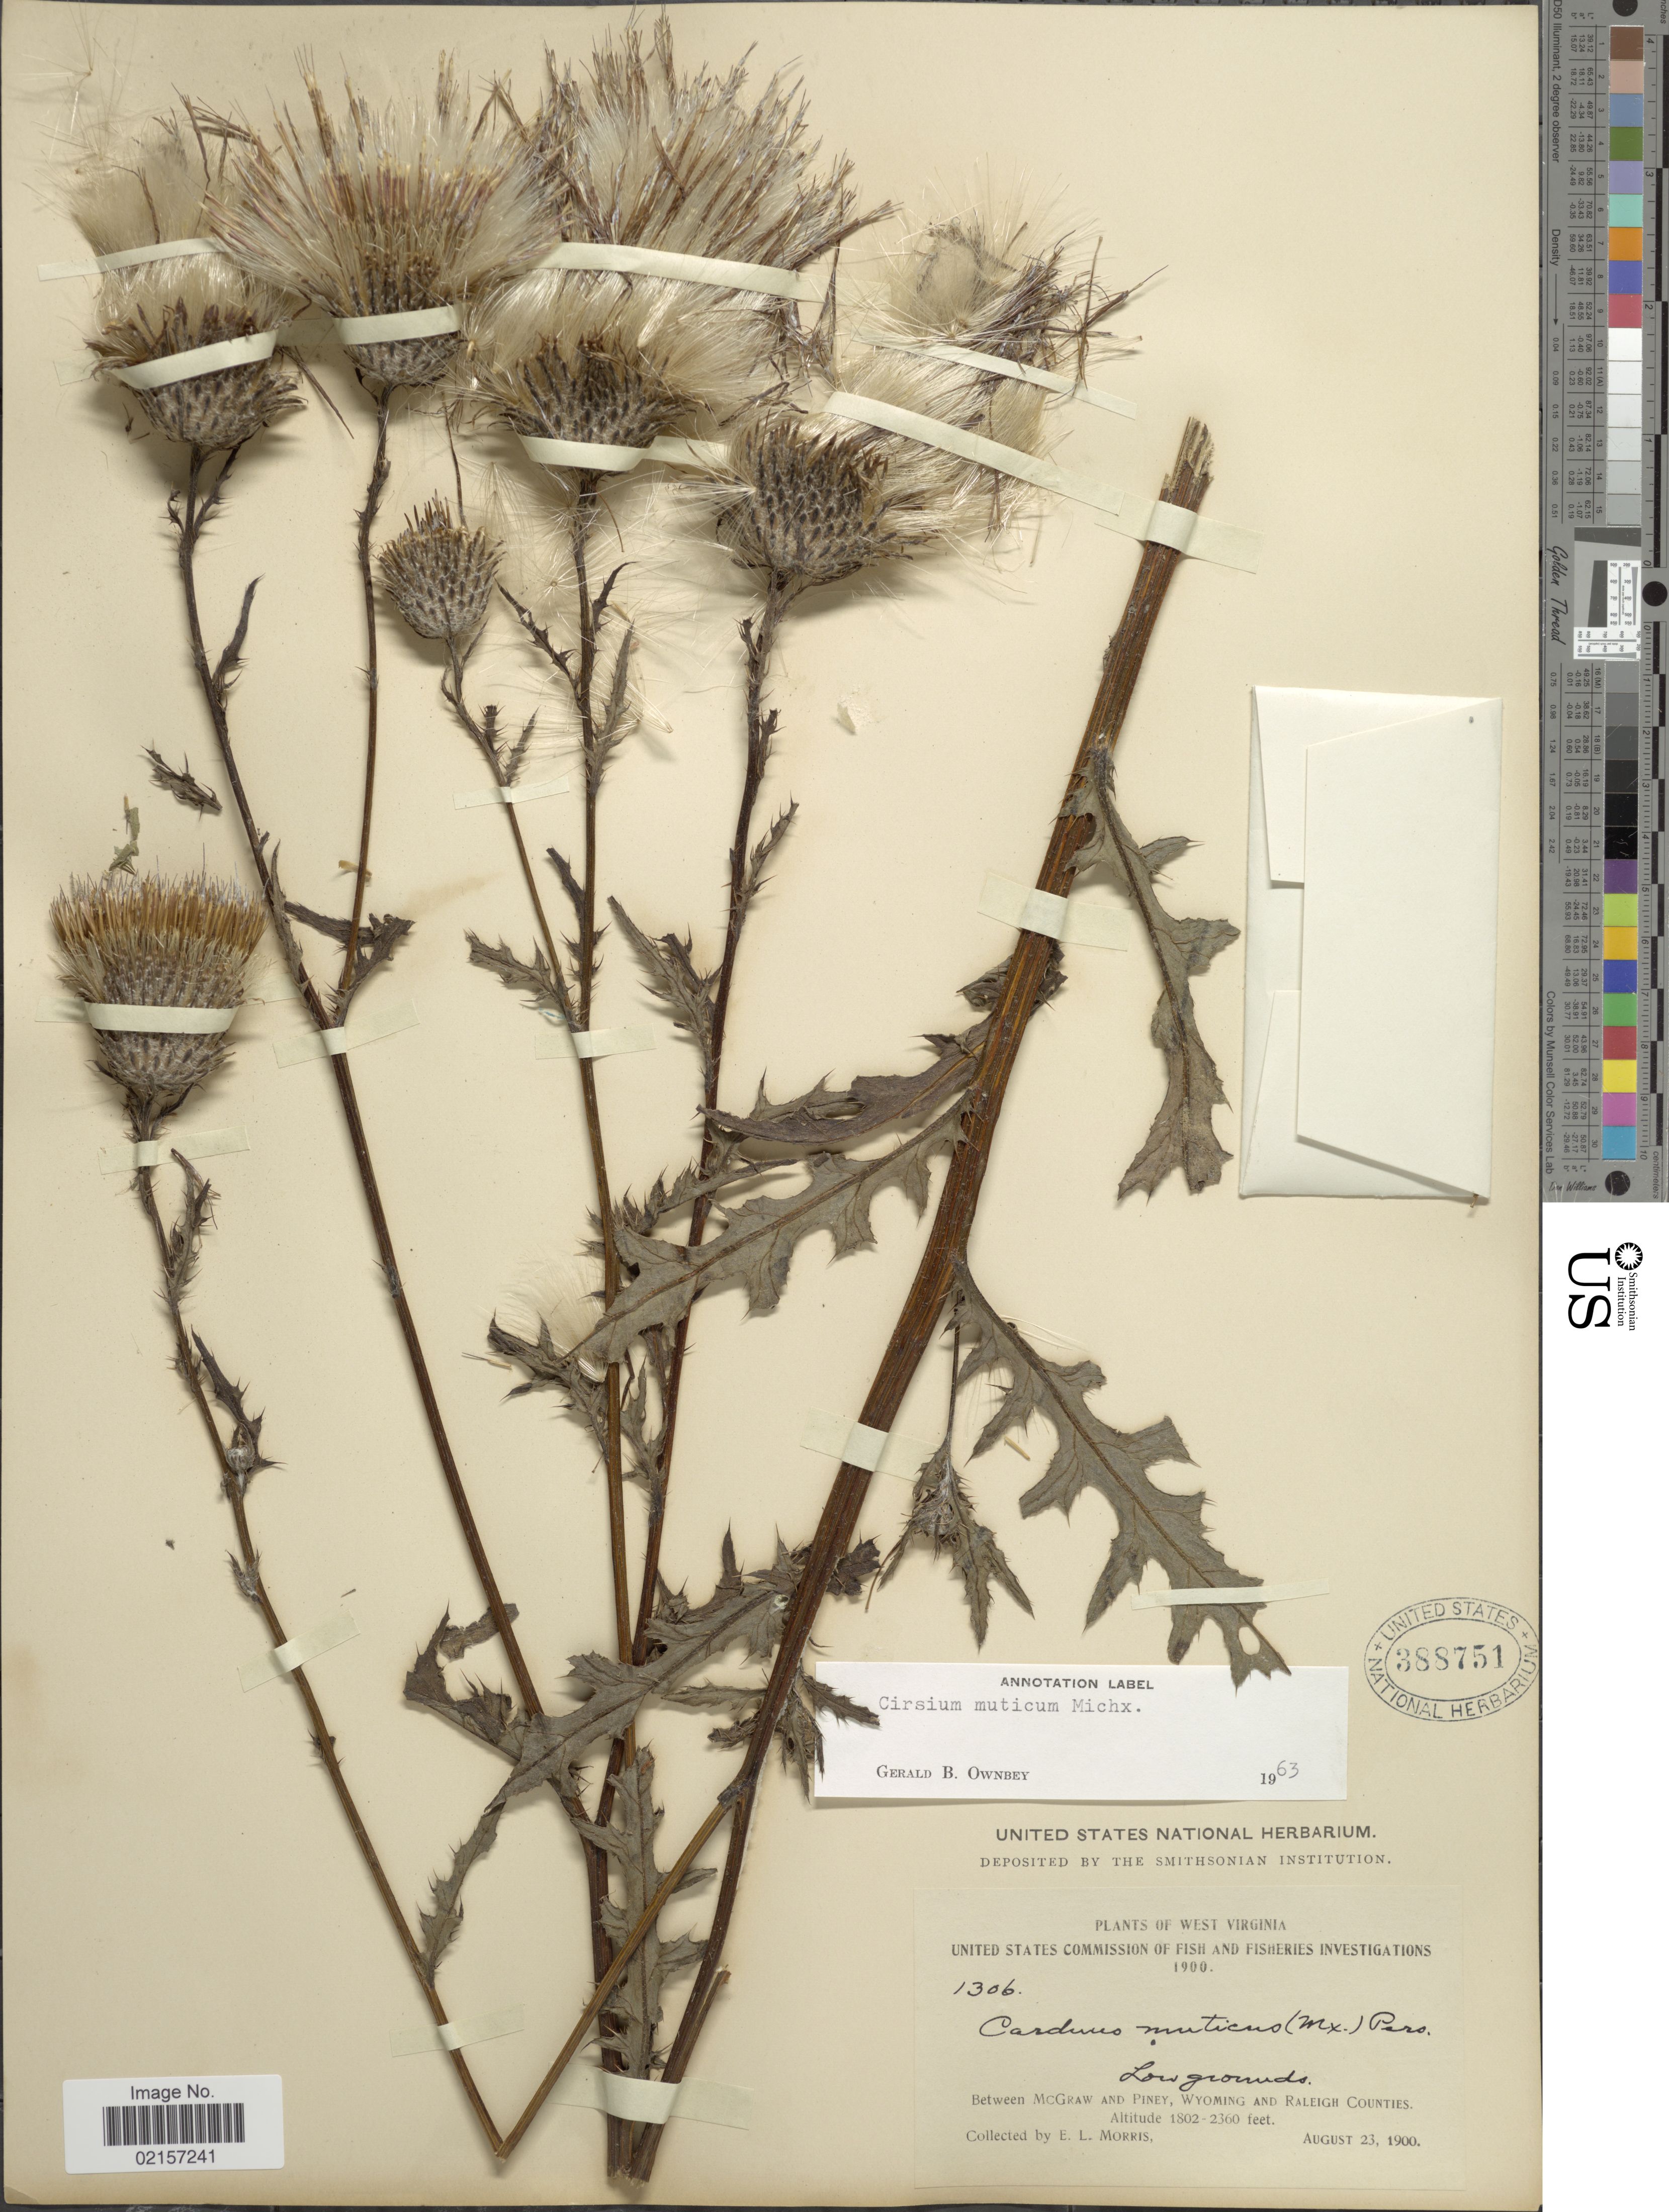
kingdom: Plantae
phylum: Tracheophyta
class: Magnoliopsida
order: Asterales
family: Asteraceae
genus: Cirsium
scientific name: Cirsium muticum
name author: Michx.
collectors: E. Morris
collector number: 1306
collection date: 1900-08-23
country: United States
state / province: West Virginia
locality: Low grounds, between McGraw and Piney, wyoming and Raleigh Counties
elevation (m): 549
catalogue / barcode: US 388751